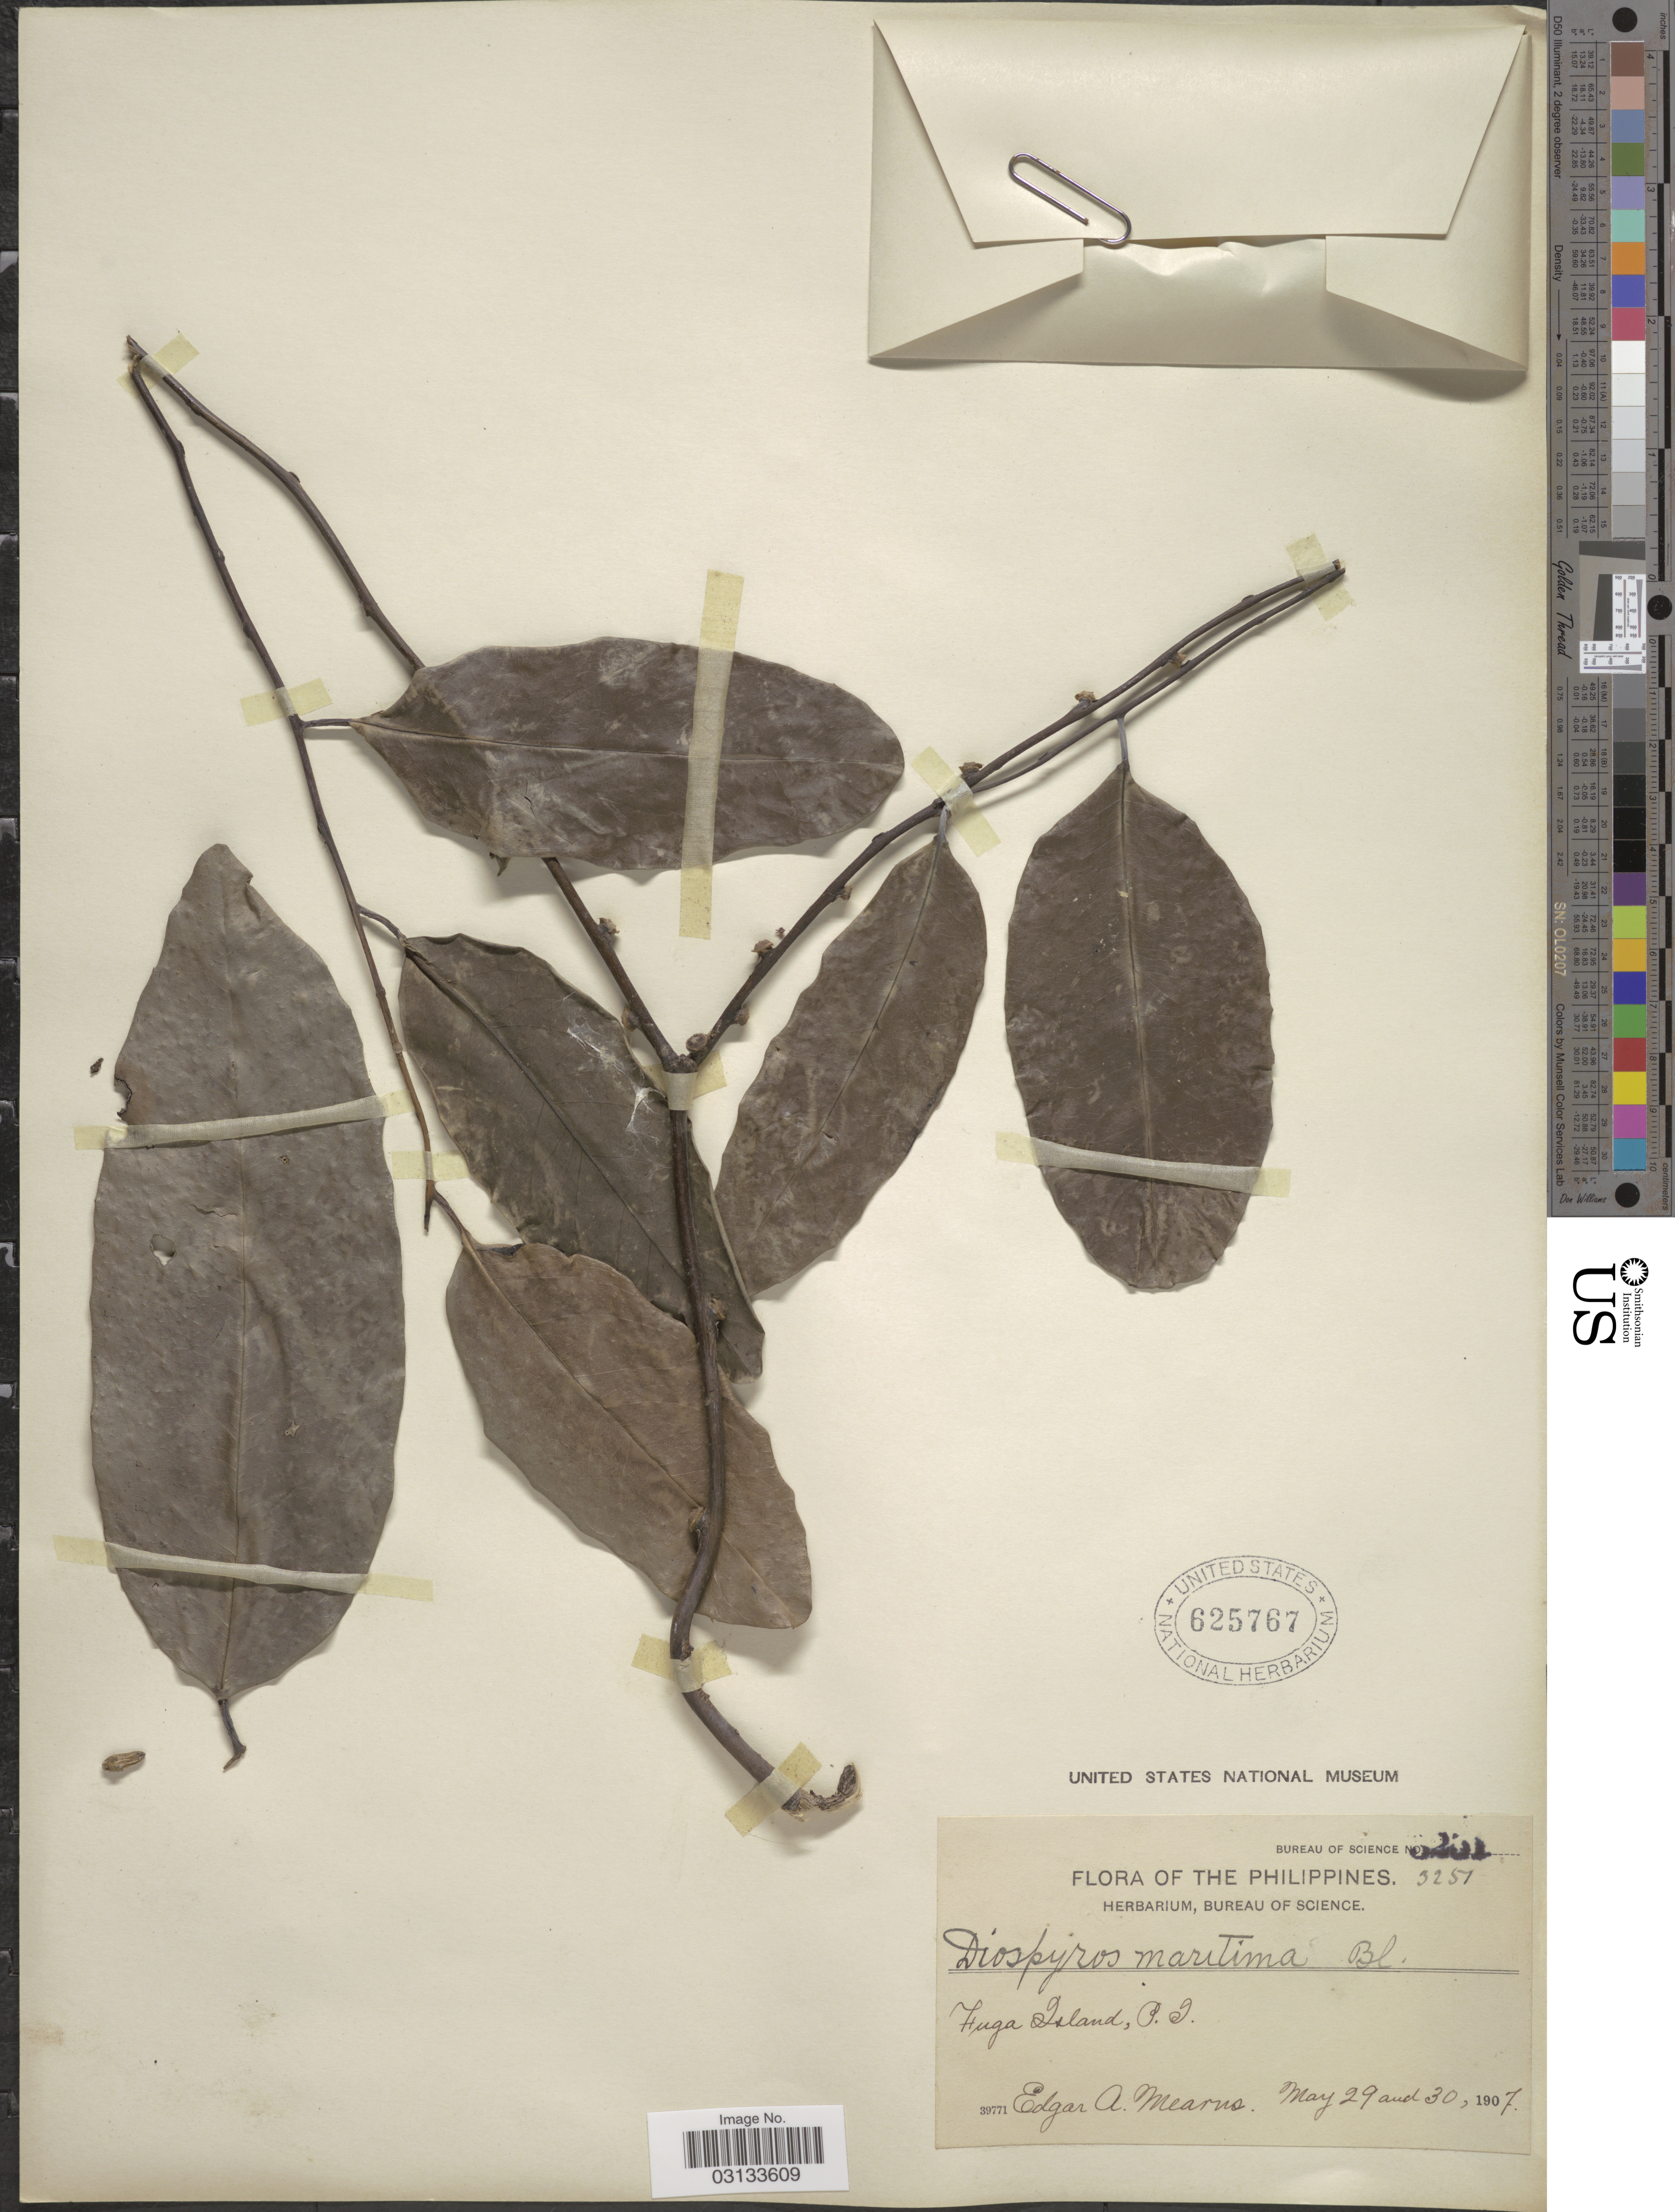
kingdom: Plantae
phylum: Tracheophyta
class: Magnoliopsida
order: Ericales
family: Ebenaceae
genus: Diospyros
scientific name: Diospyros maritima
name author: Blume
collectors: E. A. Mearns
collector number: Bureau of Science 3251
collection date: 1907-05-29/1907-05-30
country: Philippines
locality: Fuga Island, P.I.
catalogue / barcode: US 625767